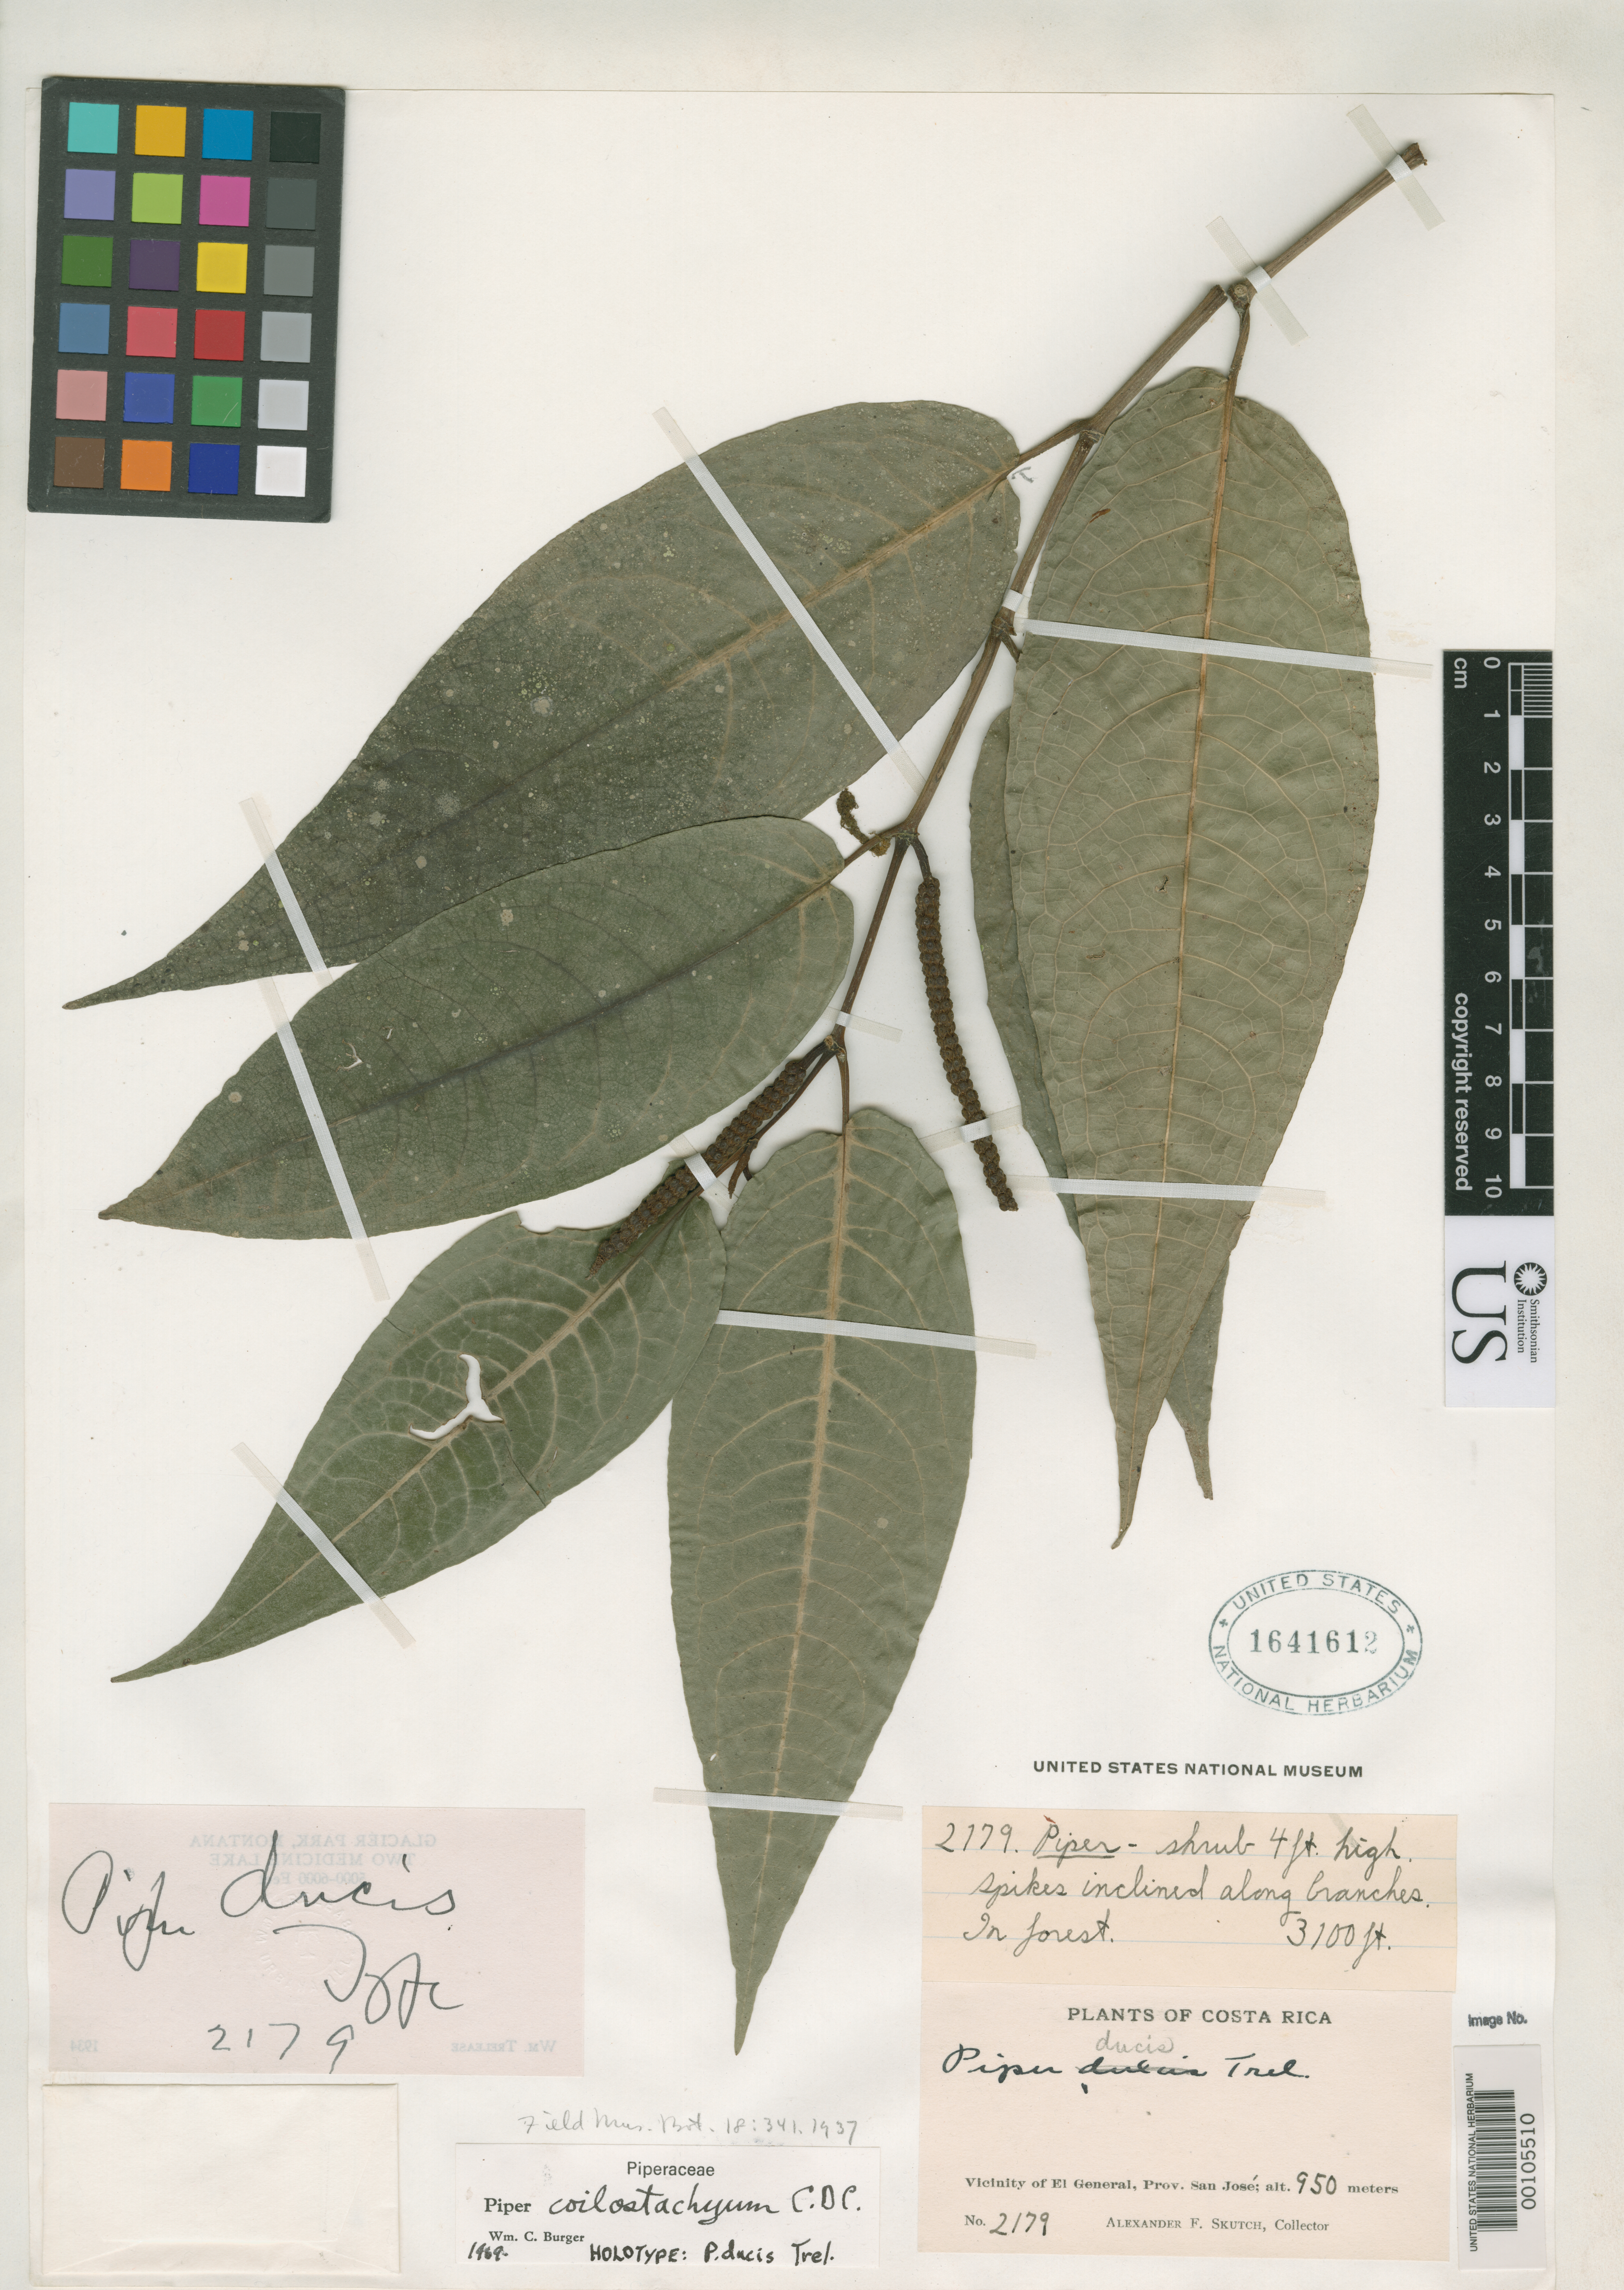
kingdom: Plantae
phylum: Tracheophyta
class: Magnoliopsida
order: Piperales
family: Piperaceae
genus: Piper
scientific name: Piper ducis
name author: Trel. ex Standl.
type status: Holotype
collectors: A. F. Skutch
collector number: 2179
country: Costa Rica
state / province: San José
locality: Vicinity of El General.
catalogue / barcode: US 1641612